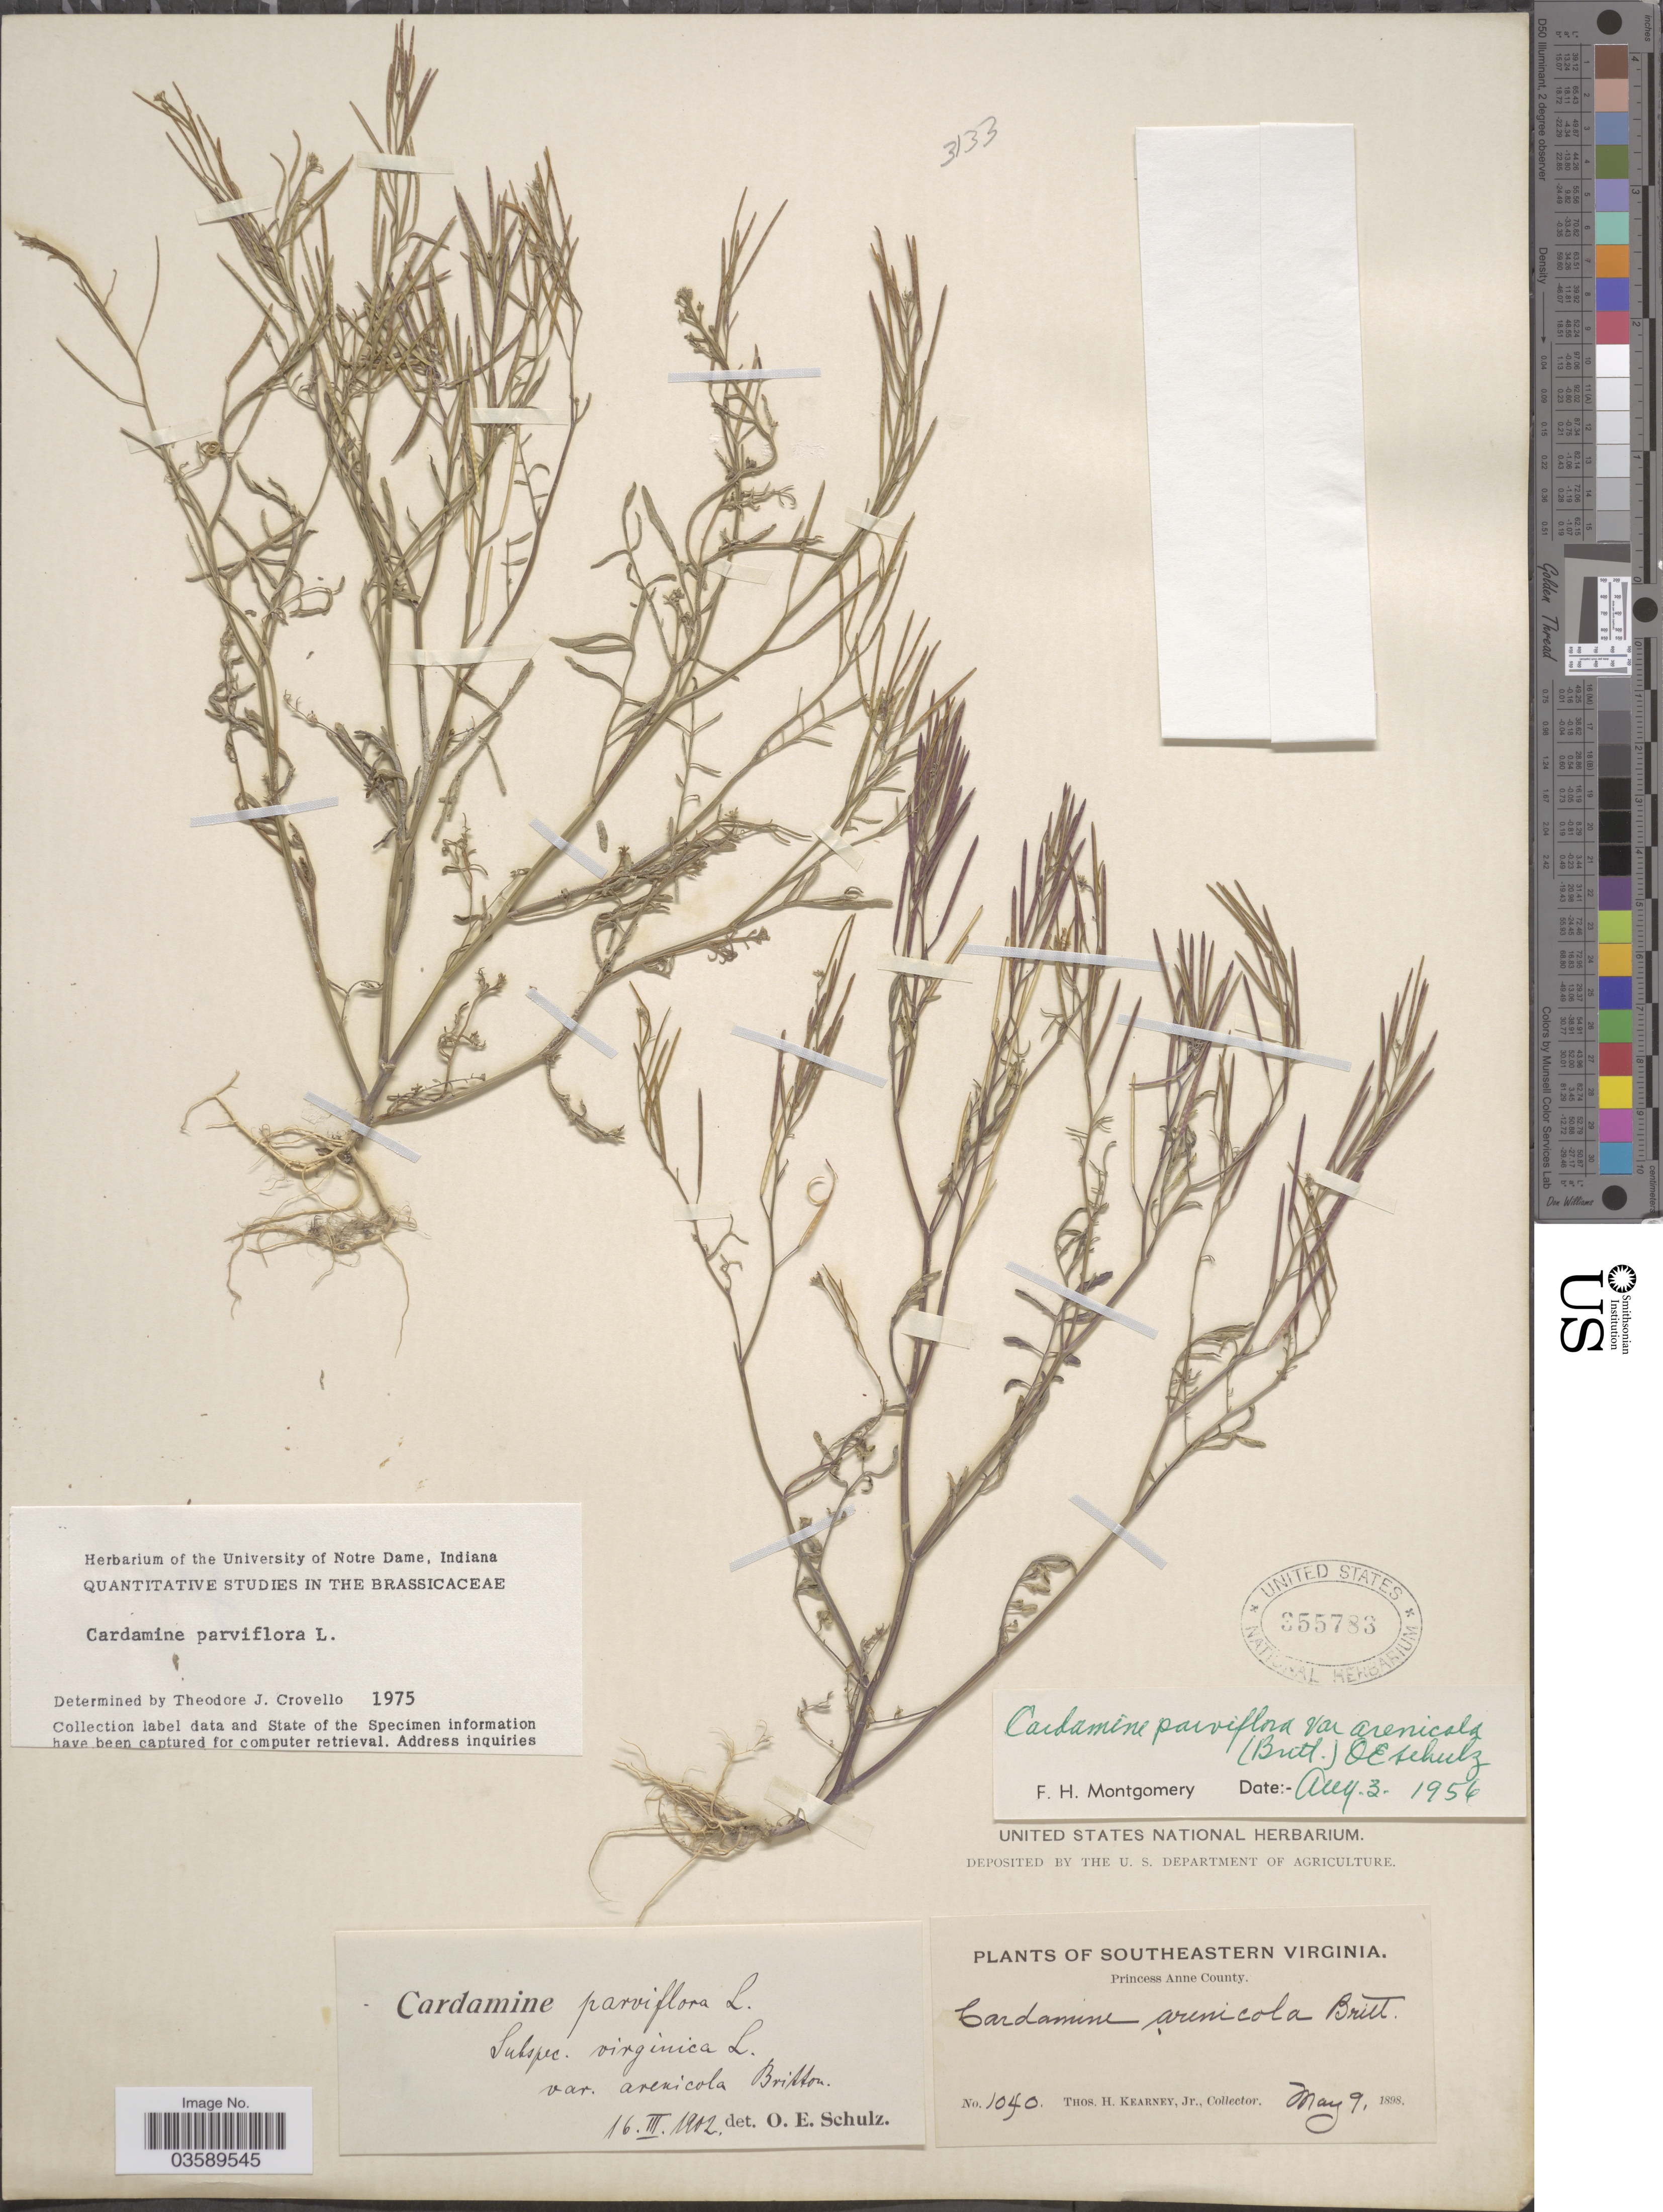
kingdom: Plantae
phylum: Tracheophyta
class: Magnoliopsida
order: Brassicales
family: Brassicaceae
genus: Cardamine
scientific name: Cardamine parviflora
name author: L.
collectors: T. H. Kearney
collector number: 1040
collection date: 1898-05-09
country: United States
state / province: Virginia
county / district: City of Virginia Beach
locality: Southeastern Virginia. Princess Anne County.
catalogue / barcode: US 355783